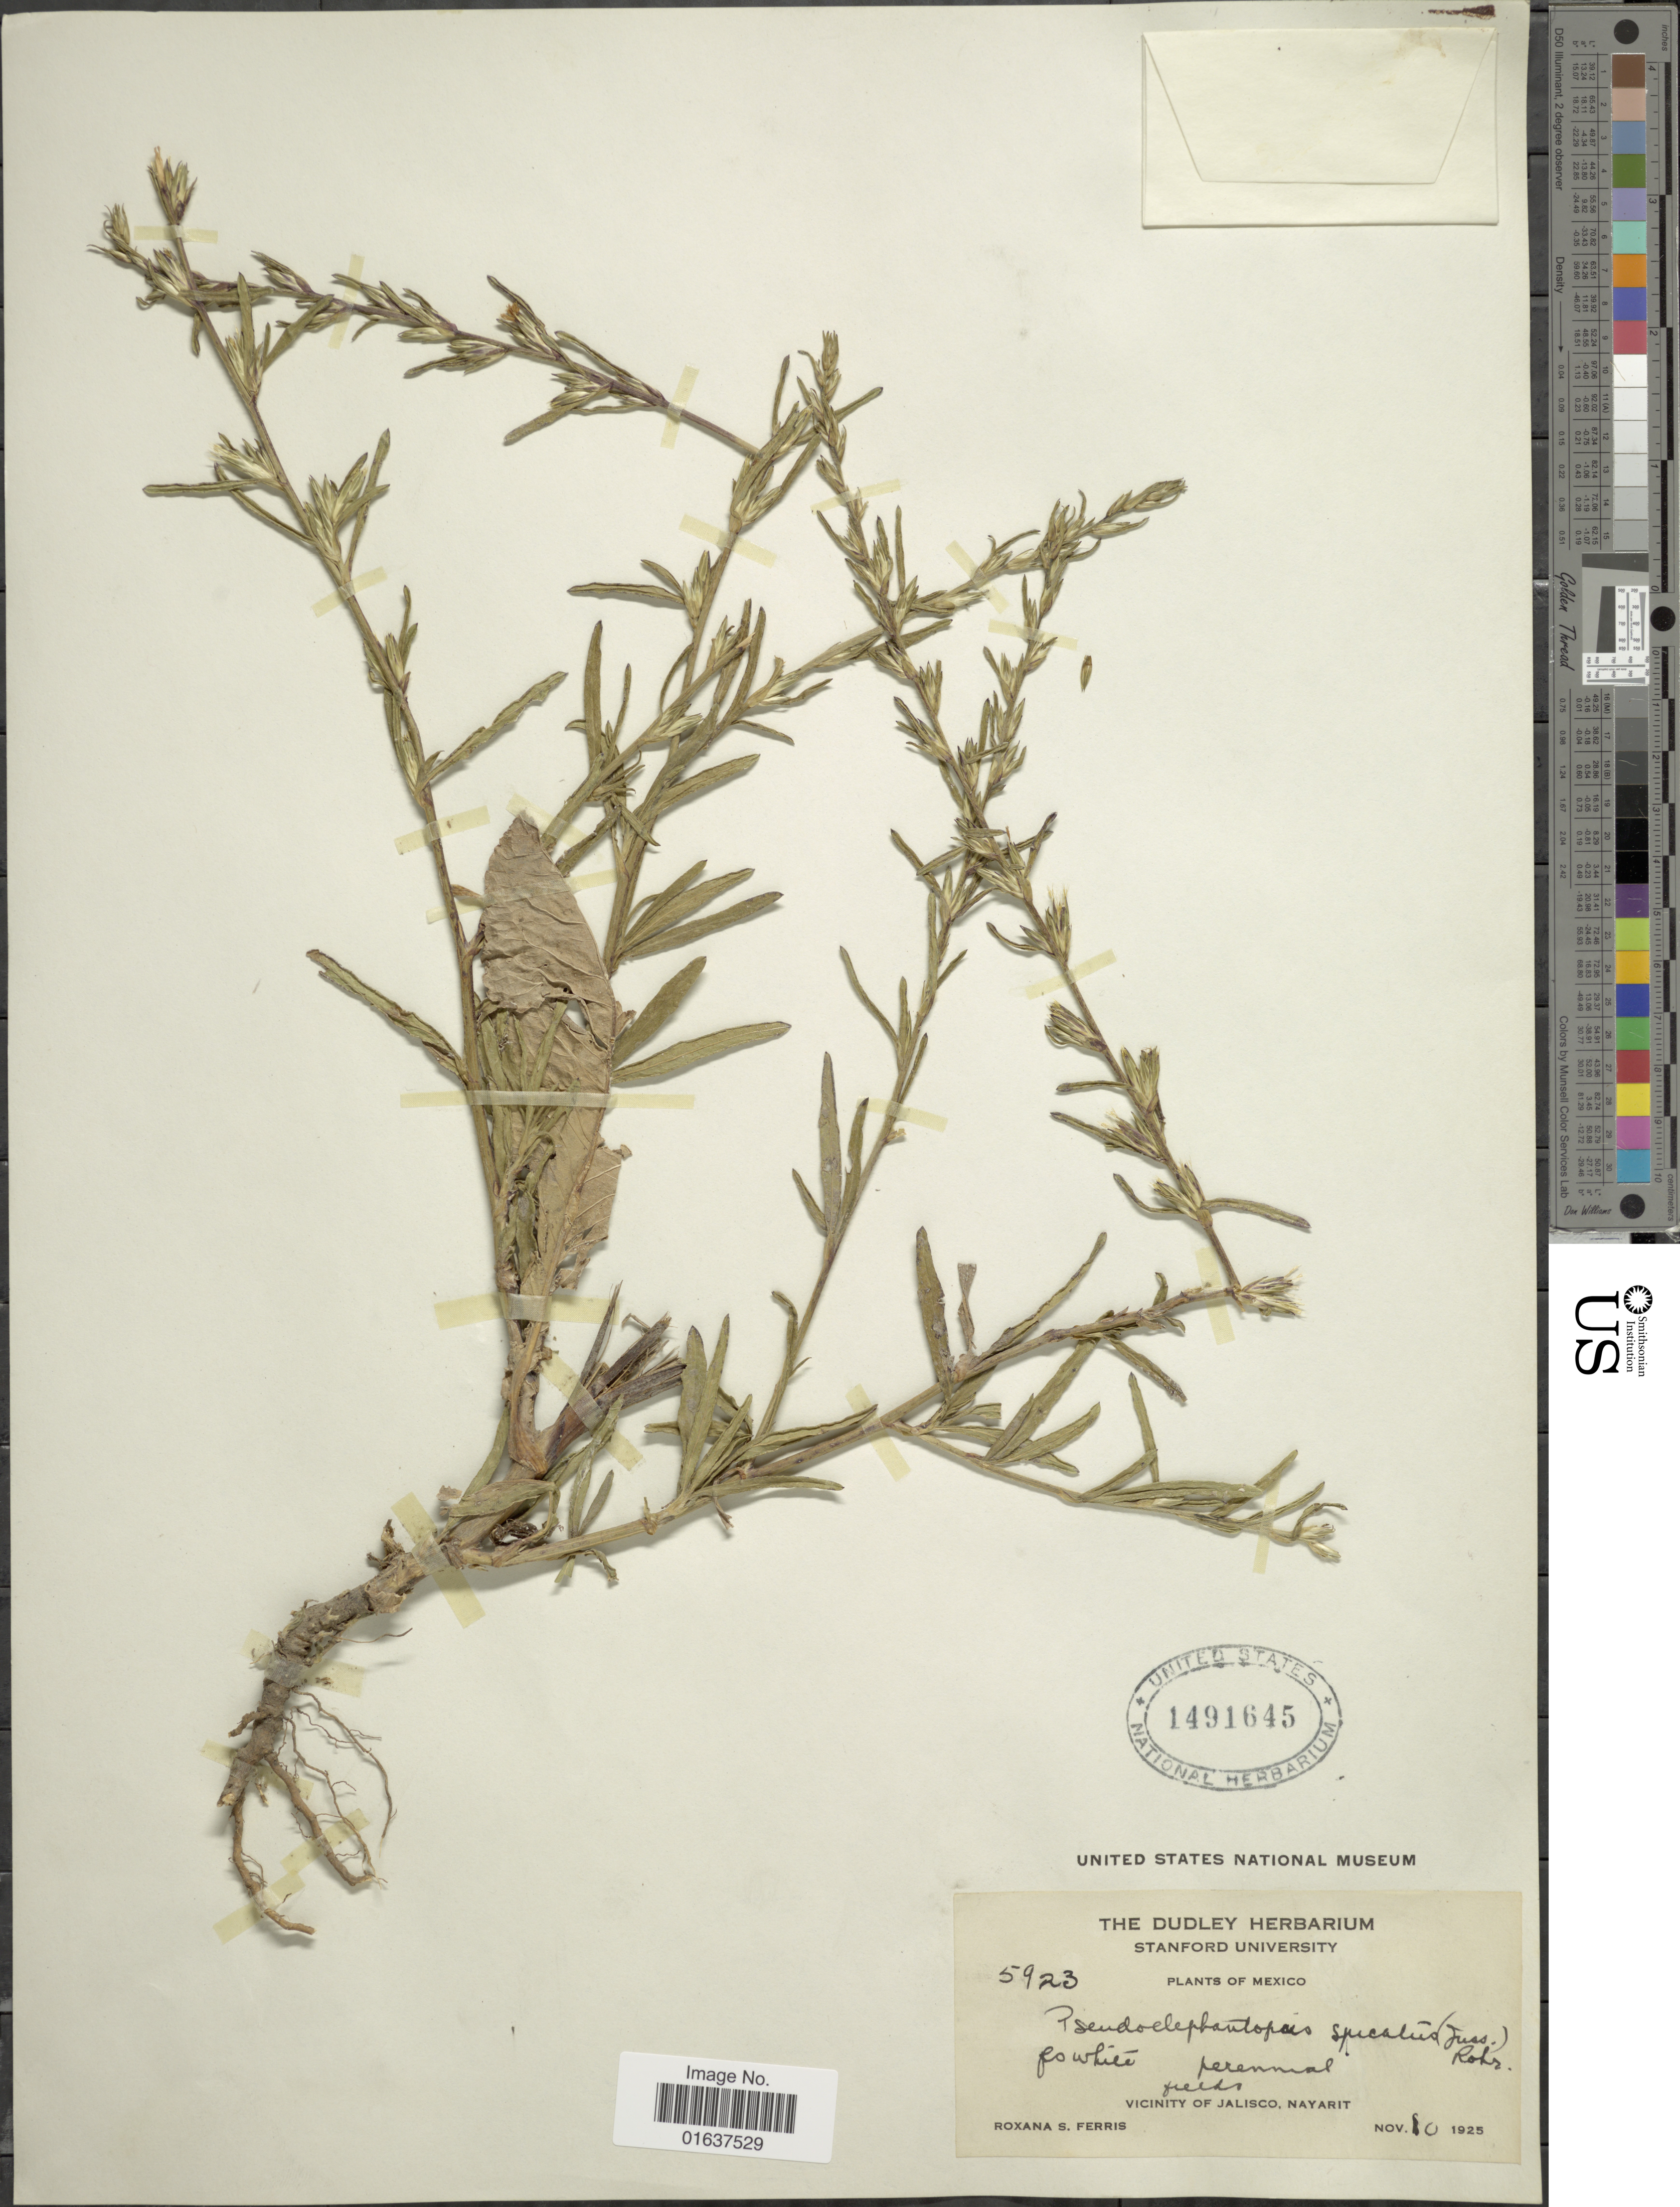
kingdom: Plantae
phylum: Tracheophyta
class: Magnoliopsida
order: Asterales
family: Asteraceae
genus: Pseudelephantopus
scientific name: Pseudelephantopus spicatus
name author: (Juss. ex Aubl.) C.F. Baker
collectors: R. S. Ferris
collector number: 5923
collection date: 1925-11-10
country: Mexico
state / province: Nayarit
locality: Vicinity of Jalisco, Nayarit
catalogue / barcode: US 1491645